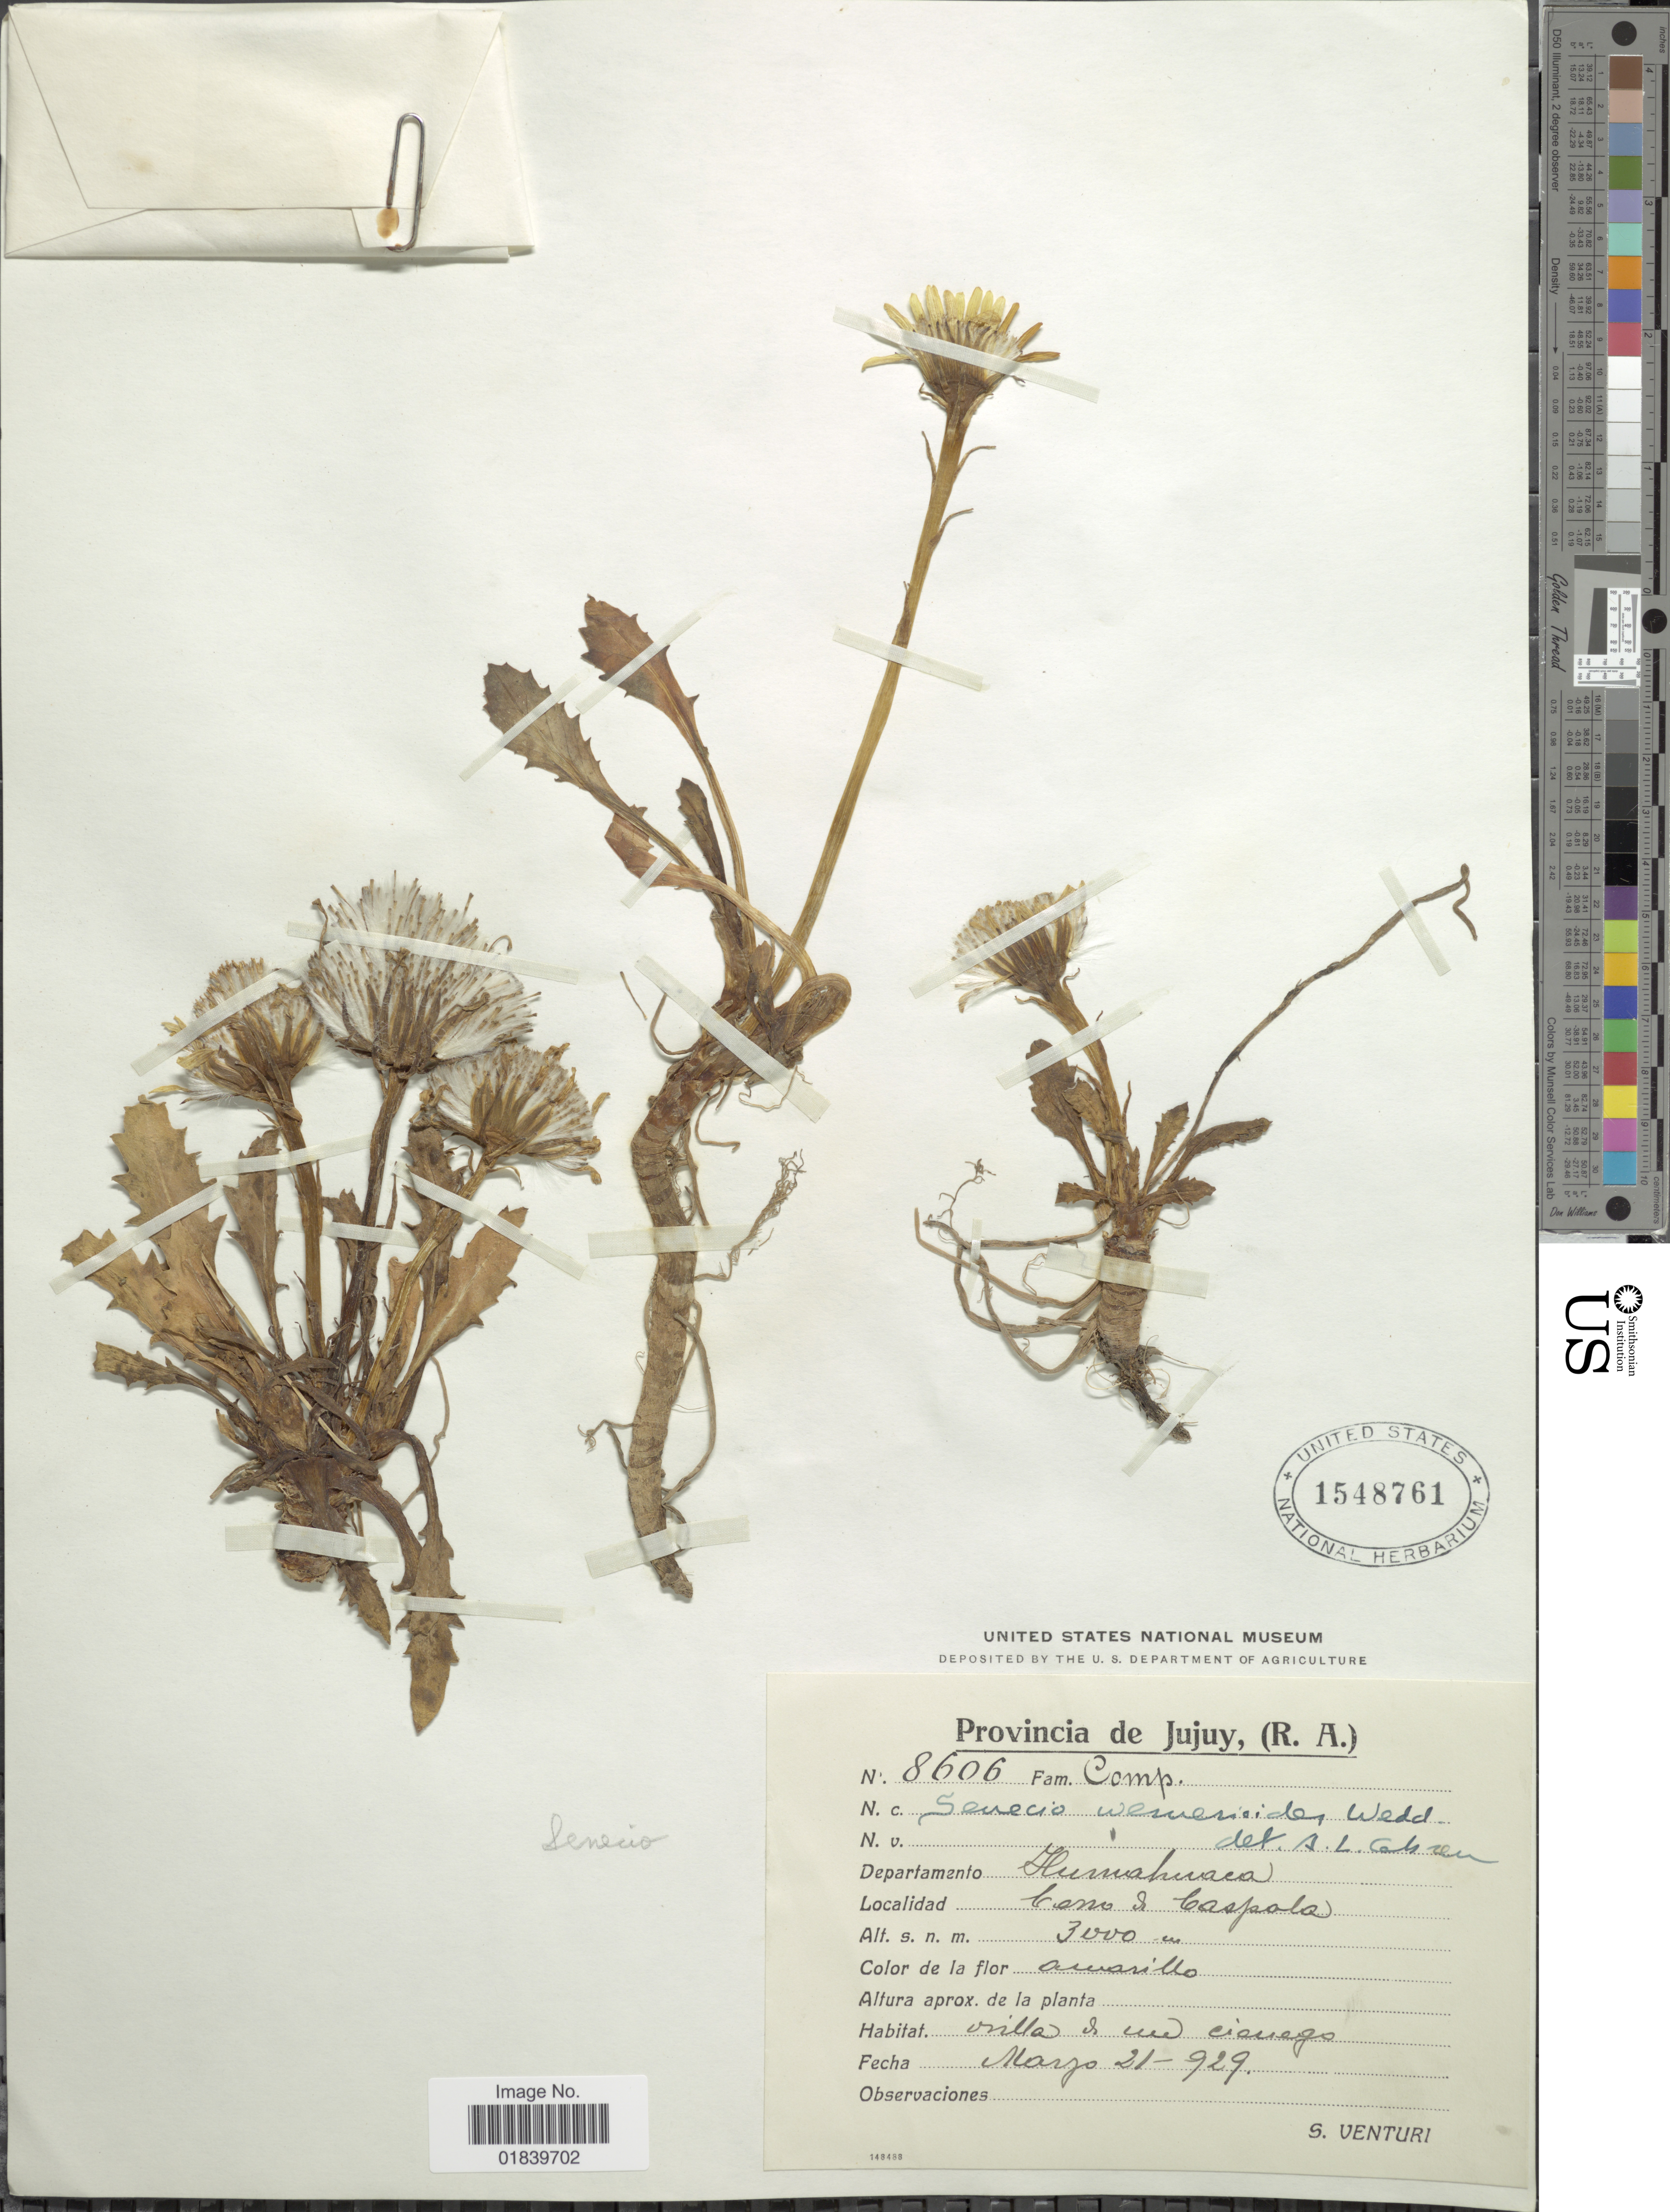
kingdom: Plantae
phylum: Tracheophyta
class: Magnoliopsida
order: Asterales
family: Asteraceae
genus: Senecio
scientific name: Senecio wernerioides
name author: Wedd.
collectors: S. Venturi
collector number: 8606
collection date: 1929-05-21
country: Argentina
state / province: Jujuy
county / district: Humahuaca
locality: Cerro de Caspalá.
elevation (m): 3000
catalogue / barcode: US 1548761